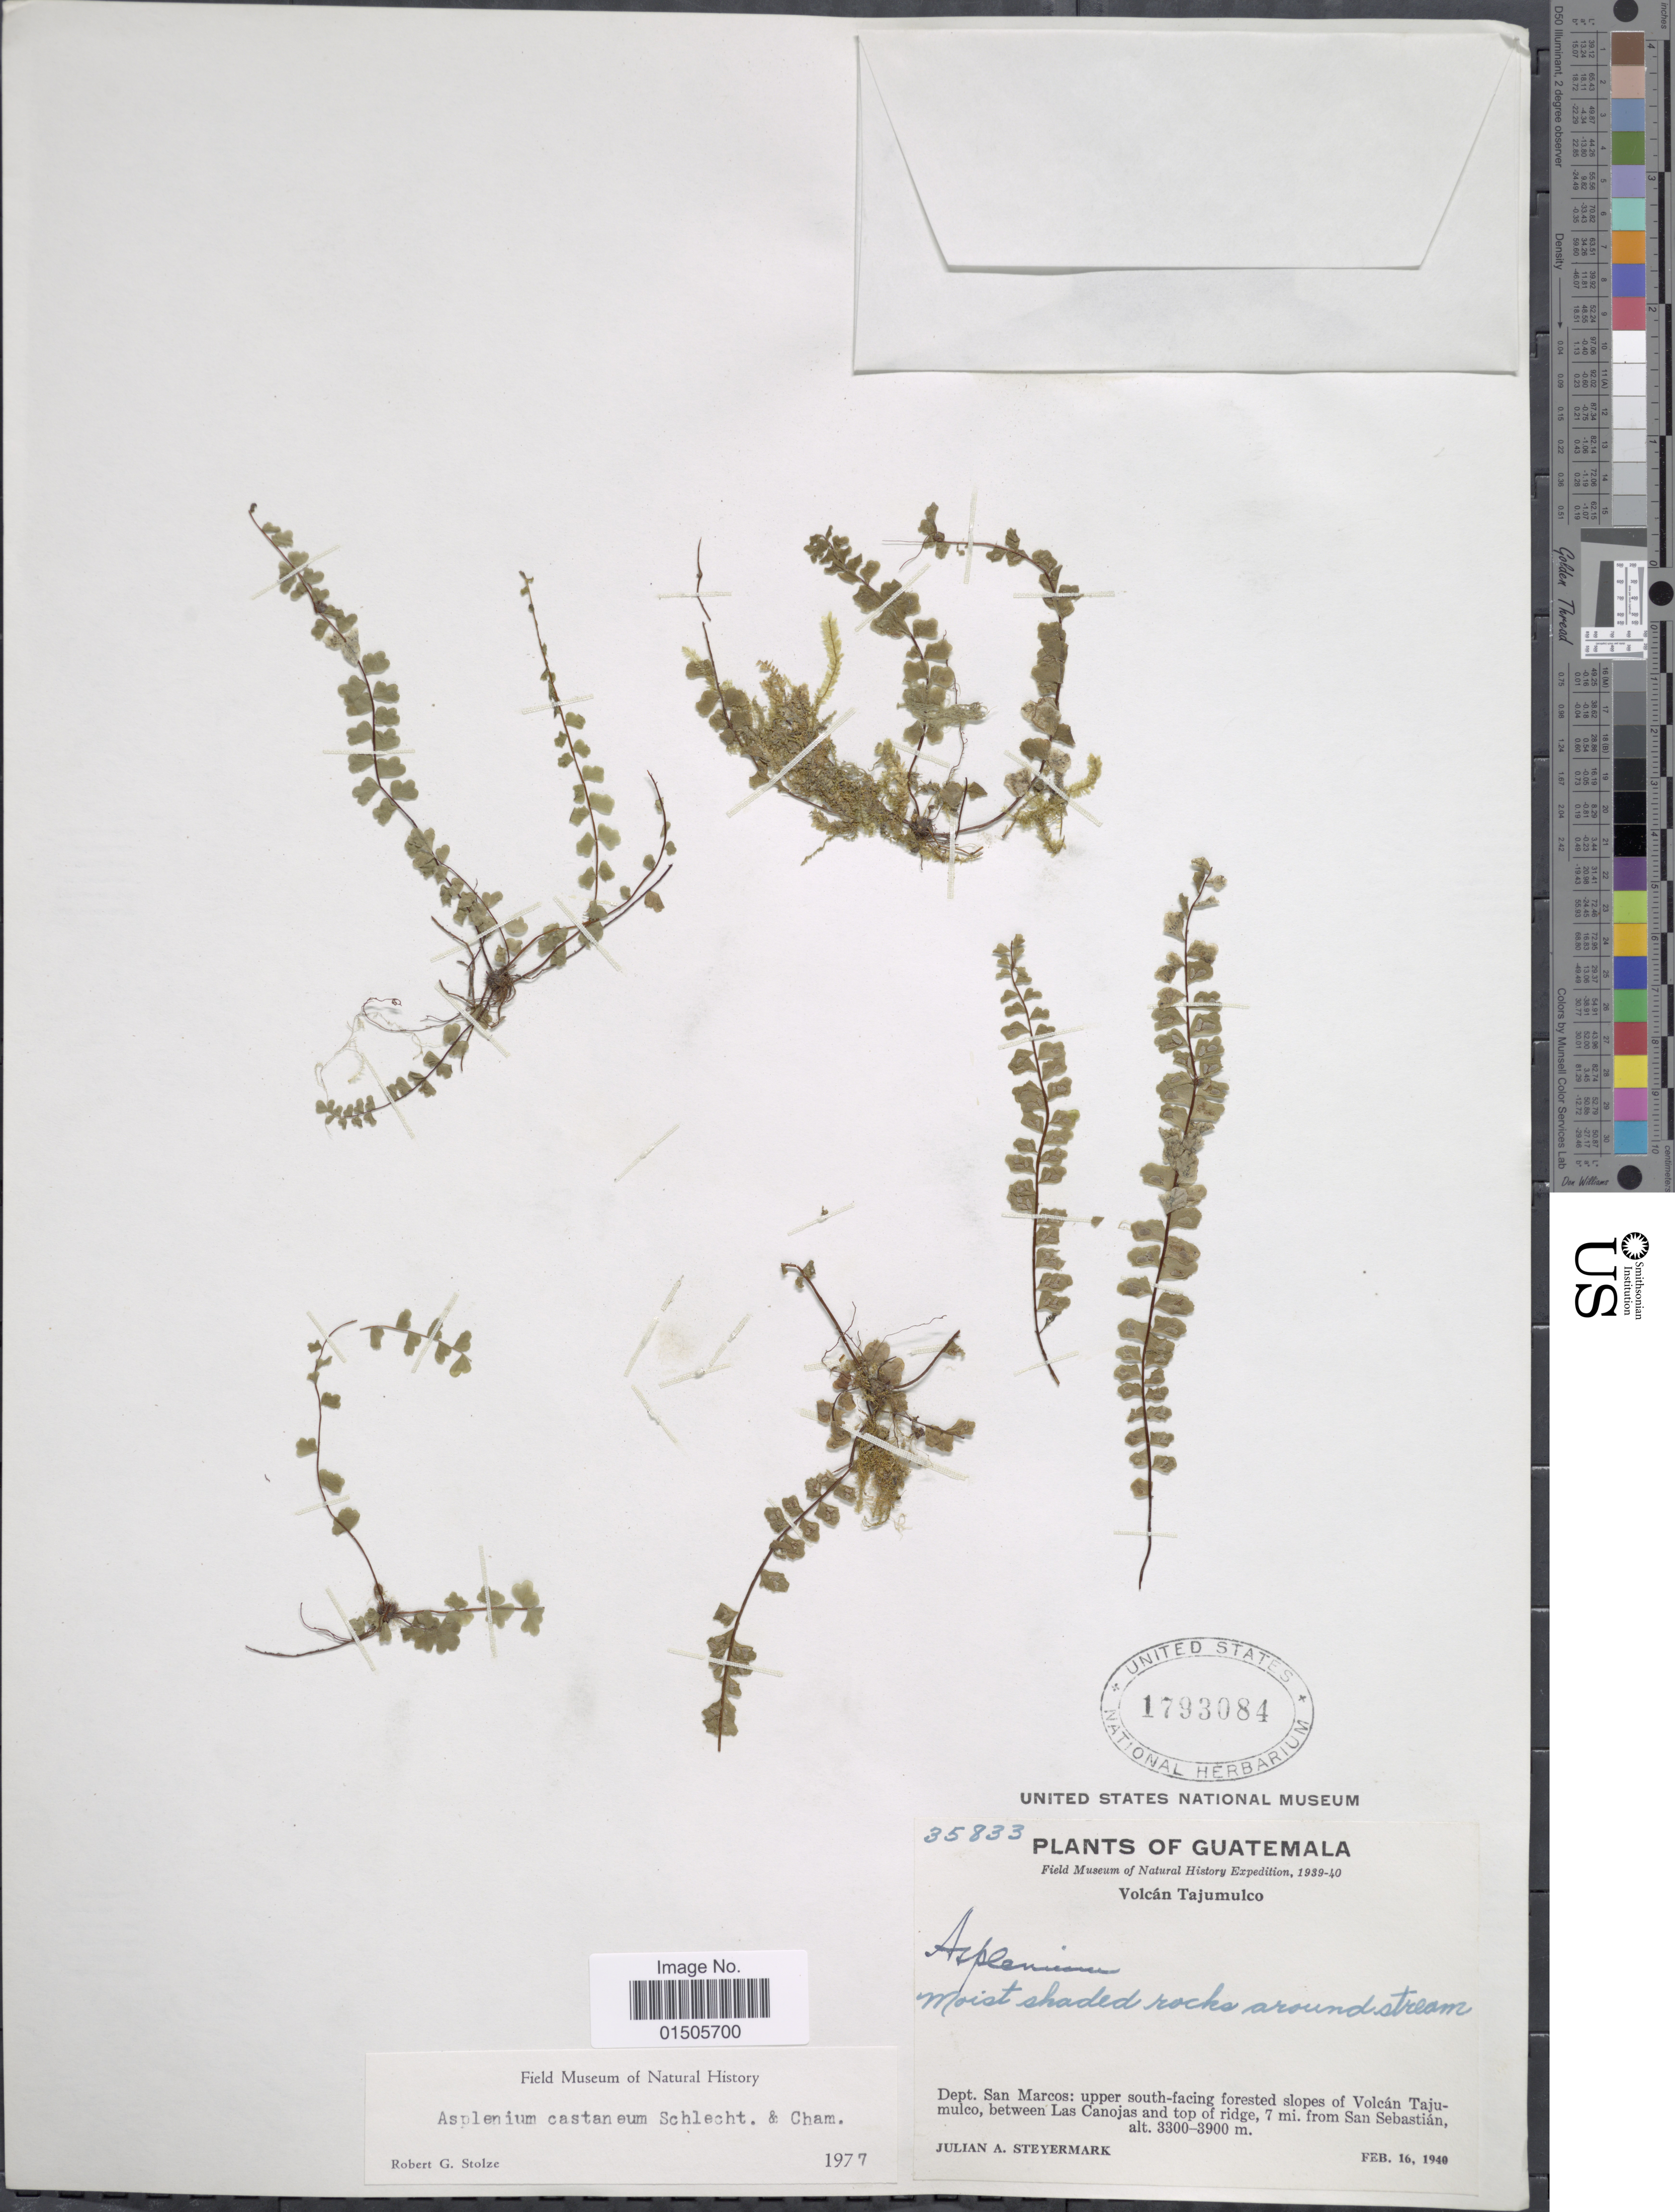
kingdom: Plantae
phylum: Tracheophyta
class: Polypodiopsida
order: Polypodiales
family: Aspleniaceae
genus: Asplenium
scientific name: Asplenium castaneum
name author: Schltdl. & Cham.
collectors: J. Steyermark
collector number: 35833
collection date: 1940-02-16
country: Guatemala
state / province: San Marcos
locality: Upper south facing forested slopes of Volcan Tajumulco, between Las Canojas and top of ridge, 7 mi. from San Sebastian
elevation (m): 3300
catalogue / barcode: US 1793084